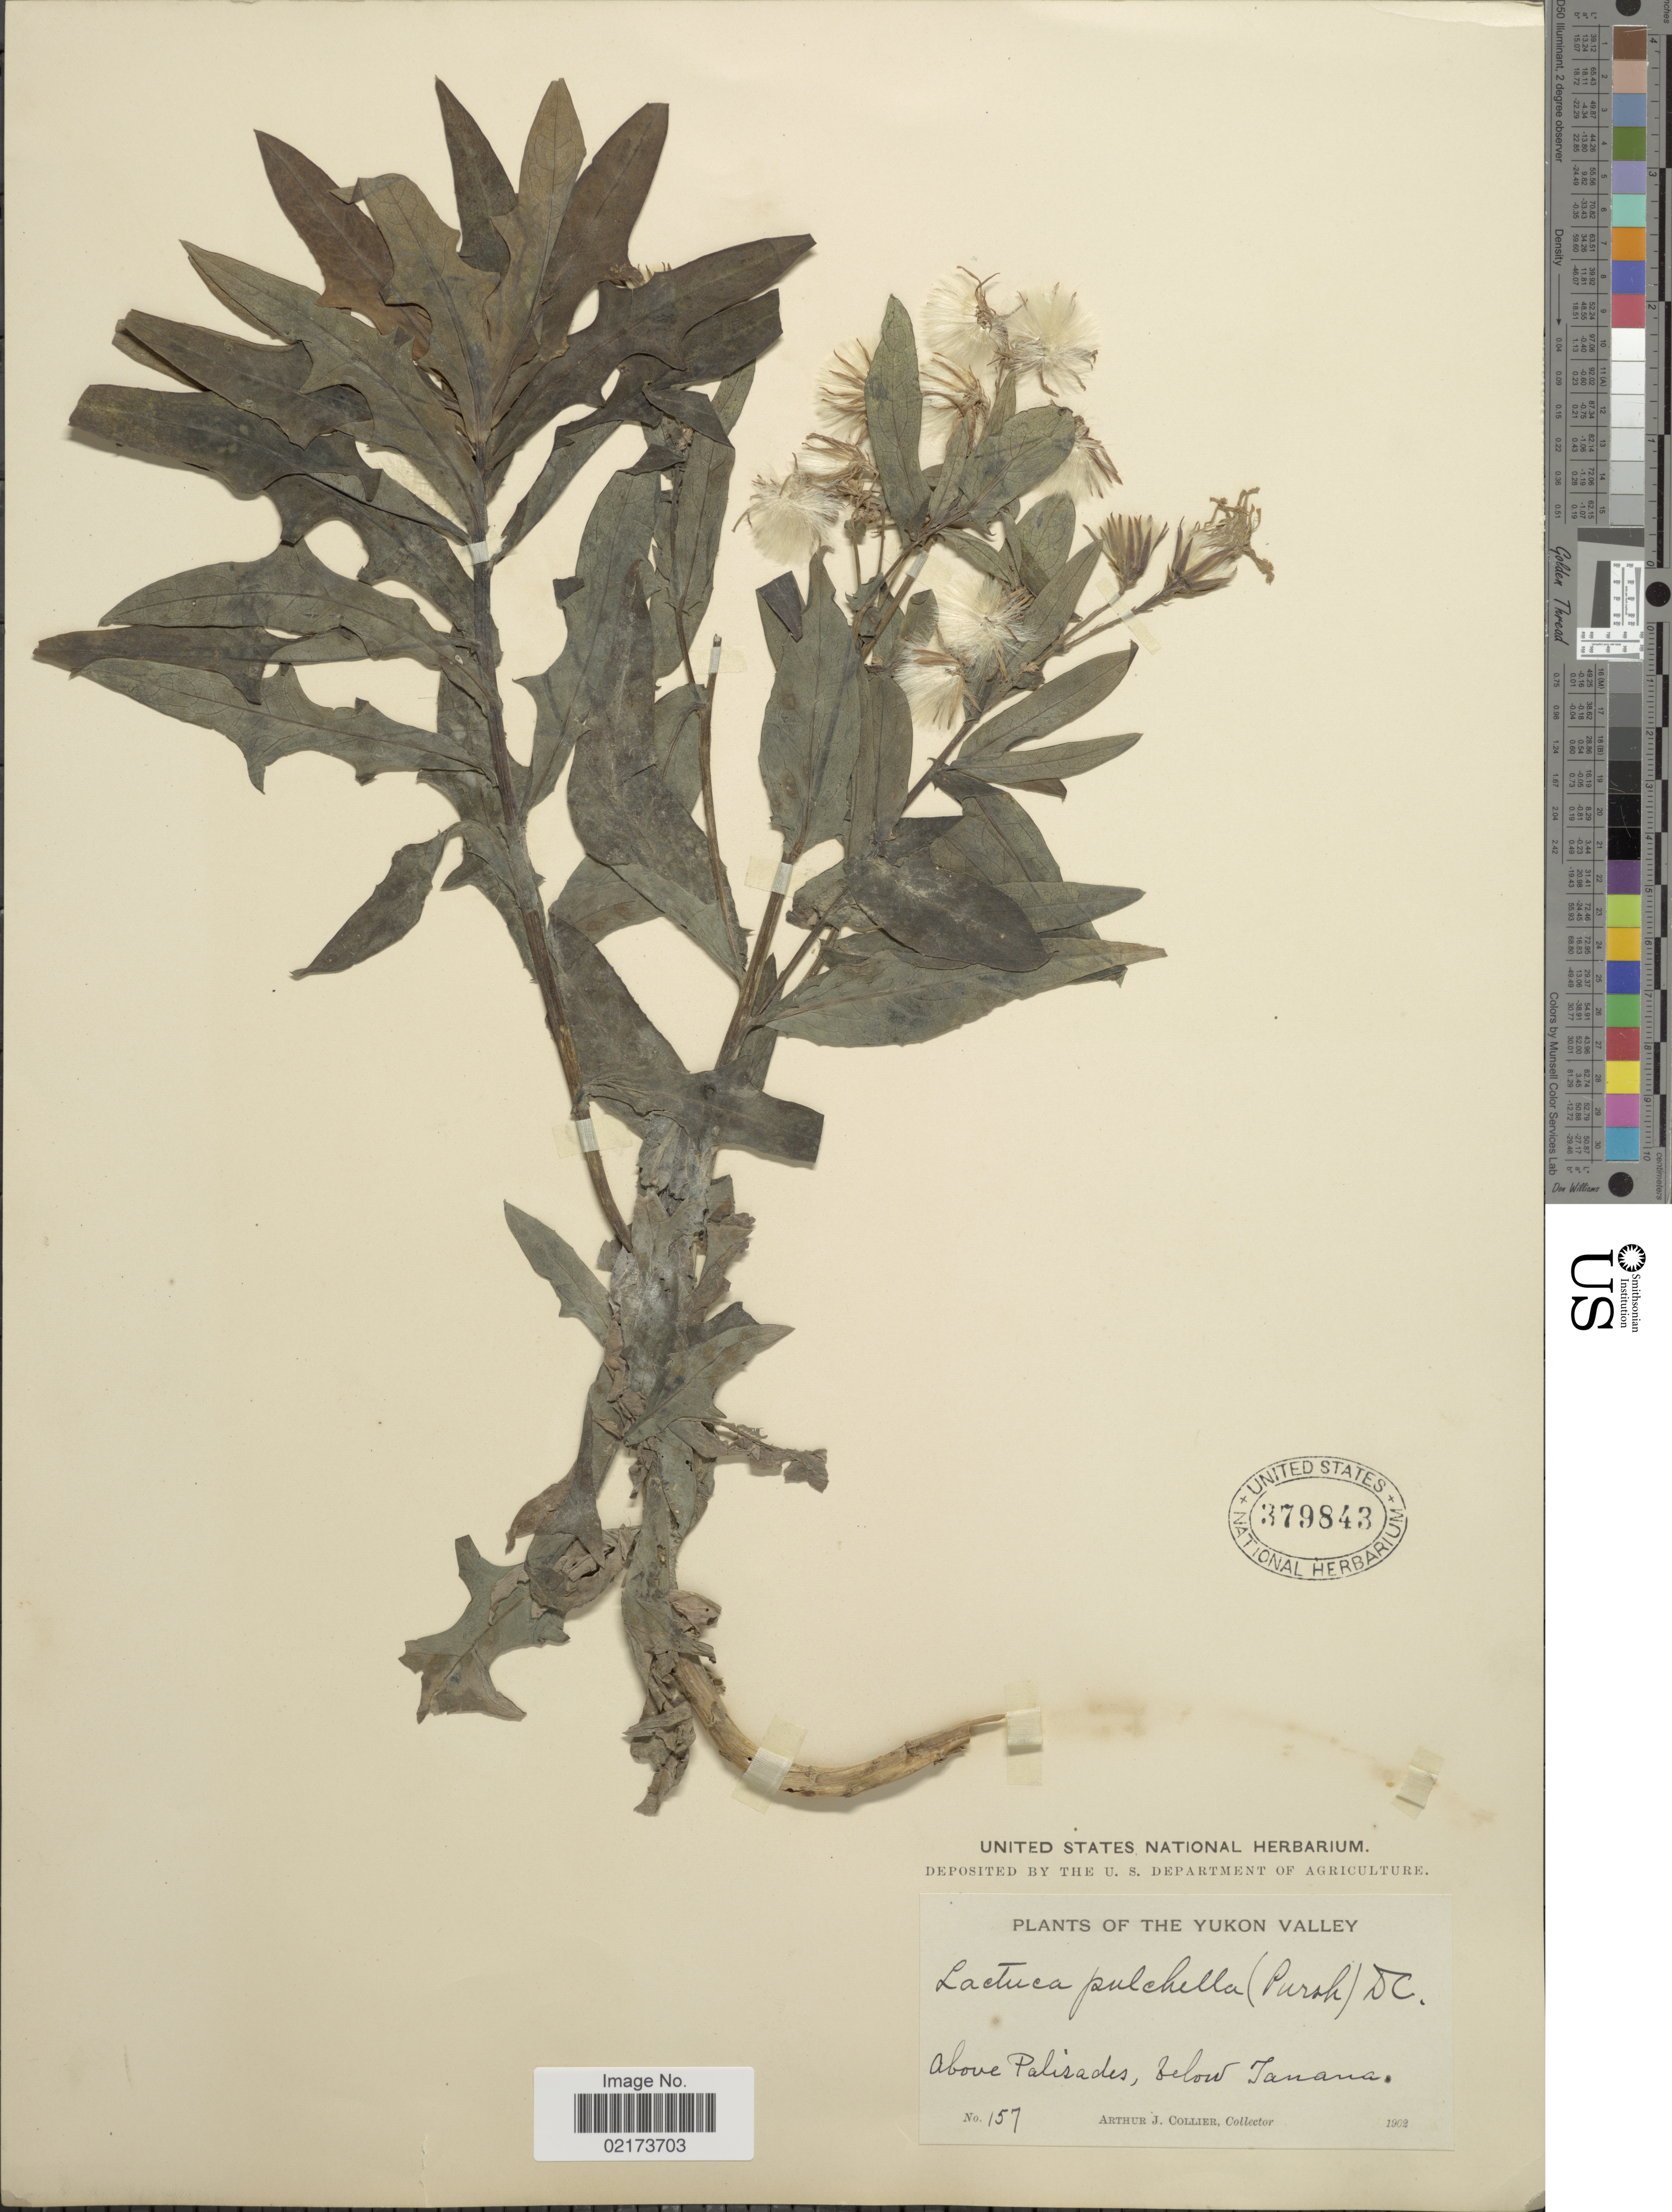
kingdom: Plantae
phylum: Tracheophyta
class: Magnoliopsida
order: Asterales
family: Asteraceae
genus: Lactuca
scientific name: Lactuca tatarica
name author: (L.) C.A. Mey.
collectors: A. Collier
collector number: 157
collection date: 1902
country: Canada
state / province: Yukon Territory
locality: Yukon Valley, above Palisades, below Tanana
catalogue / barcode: US 379843